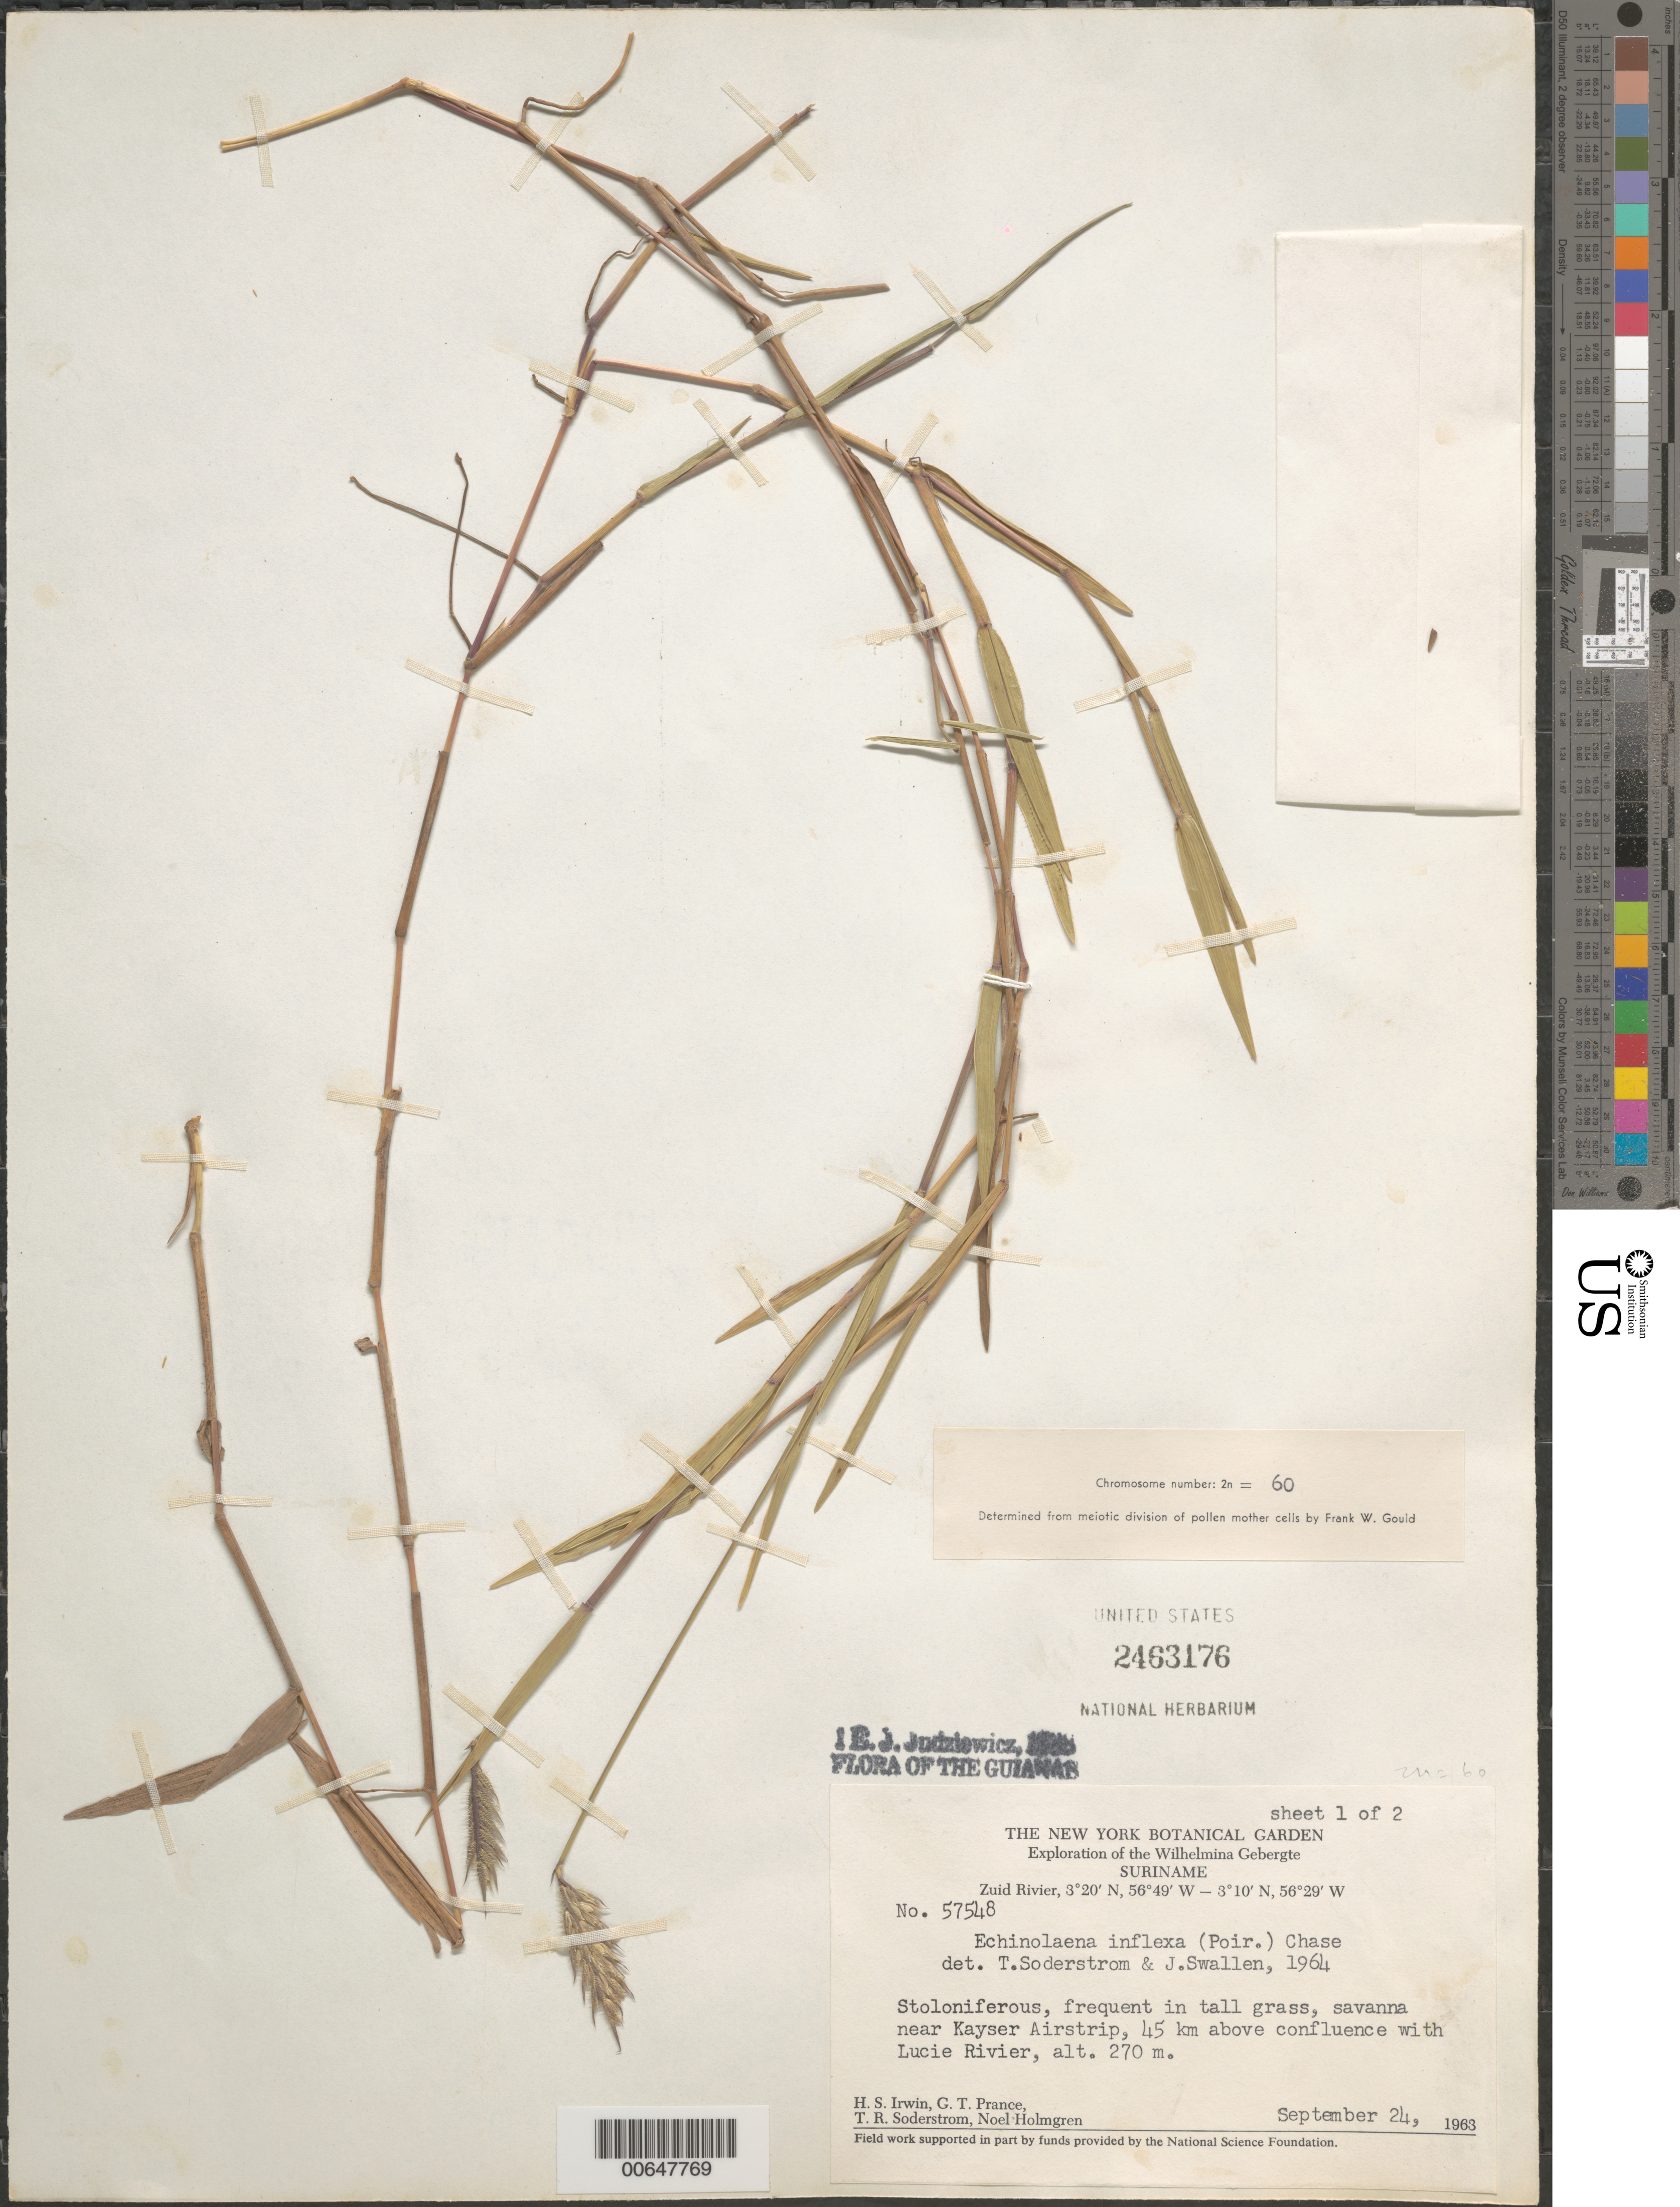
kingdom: Plantae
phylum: Tracheophyta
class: Liliopsida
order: Poales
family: Poaceae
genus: Echinolaena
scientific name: Echinolaena inflexa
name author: (Poir.) Chase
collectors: H. Irwin, G. T. Prance, T. R. Soderstrom & N. H. Holmgren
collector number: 57548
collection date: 1963-09-24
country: Suriname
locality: Exploration of the Wilhelmina Gebergte. Zuid Rivier. Savanna near Kayser Airstrip, 45 km above confluence with Lucie River.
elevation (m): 270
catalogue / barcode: US 2463176